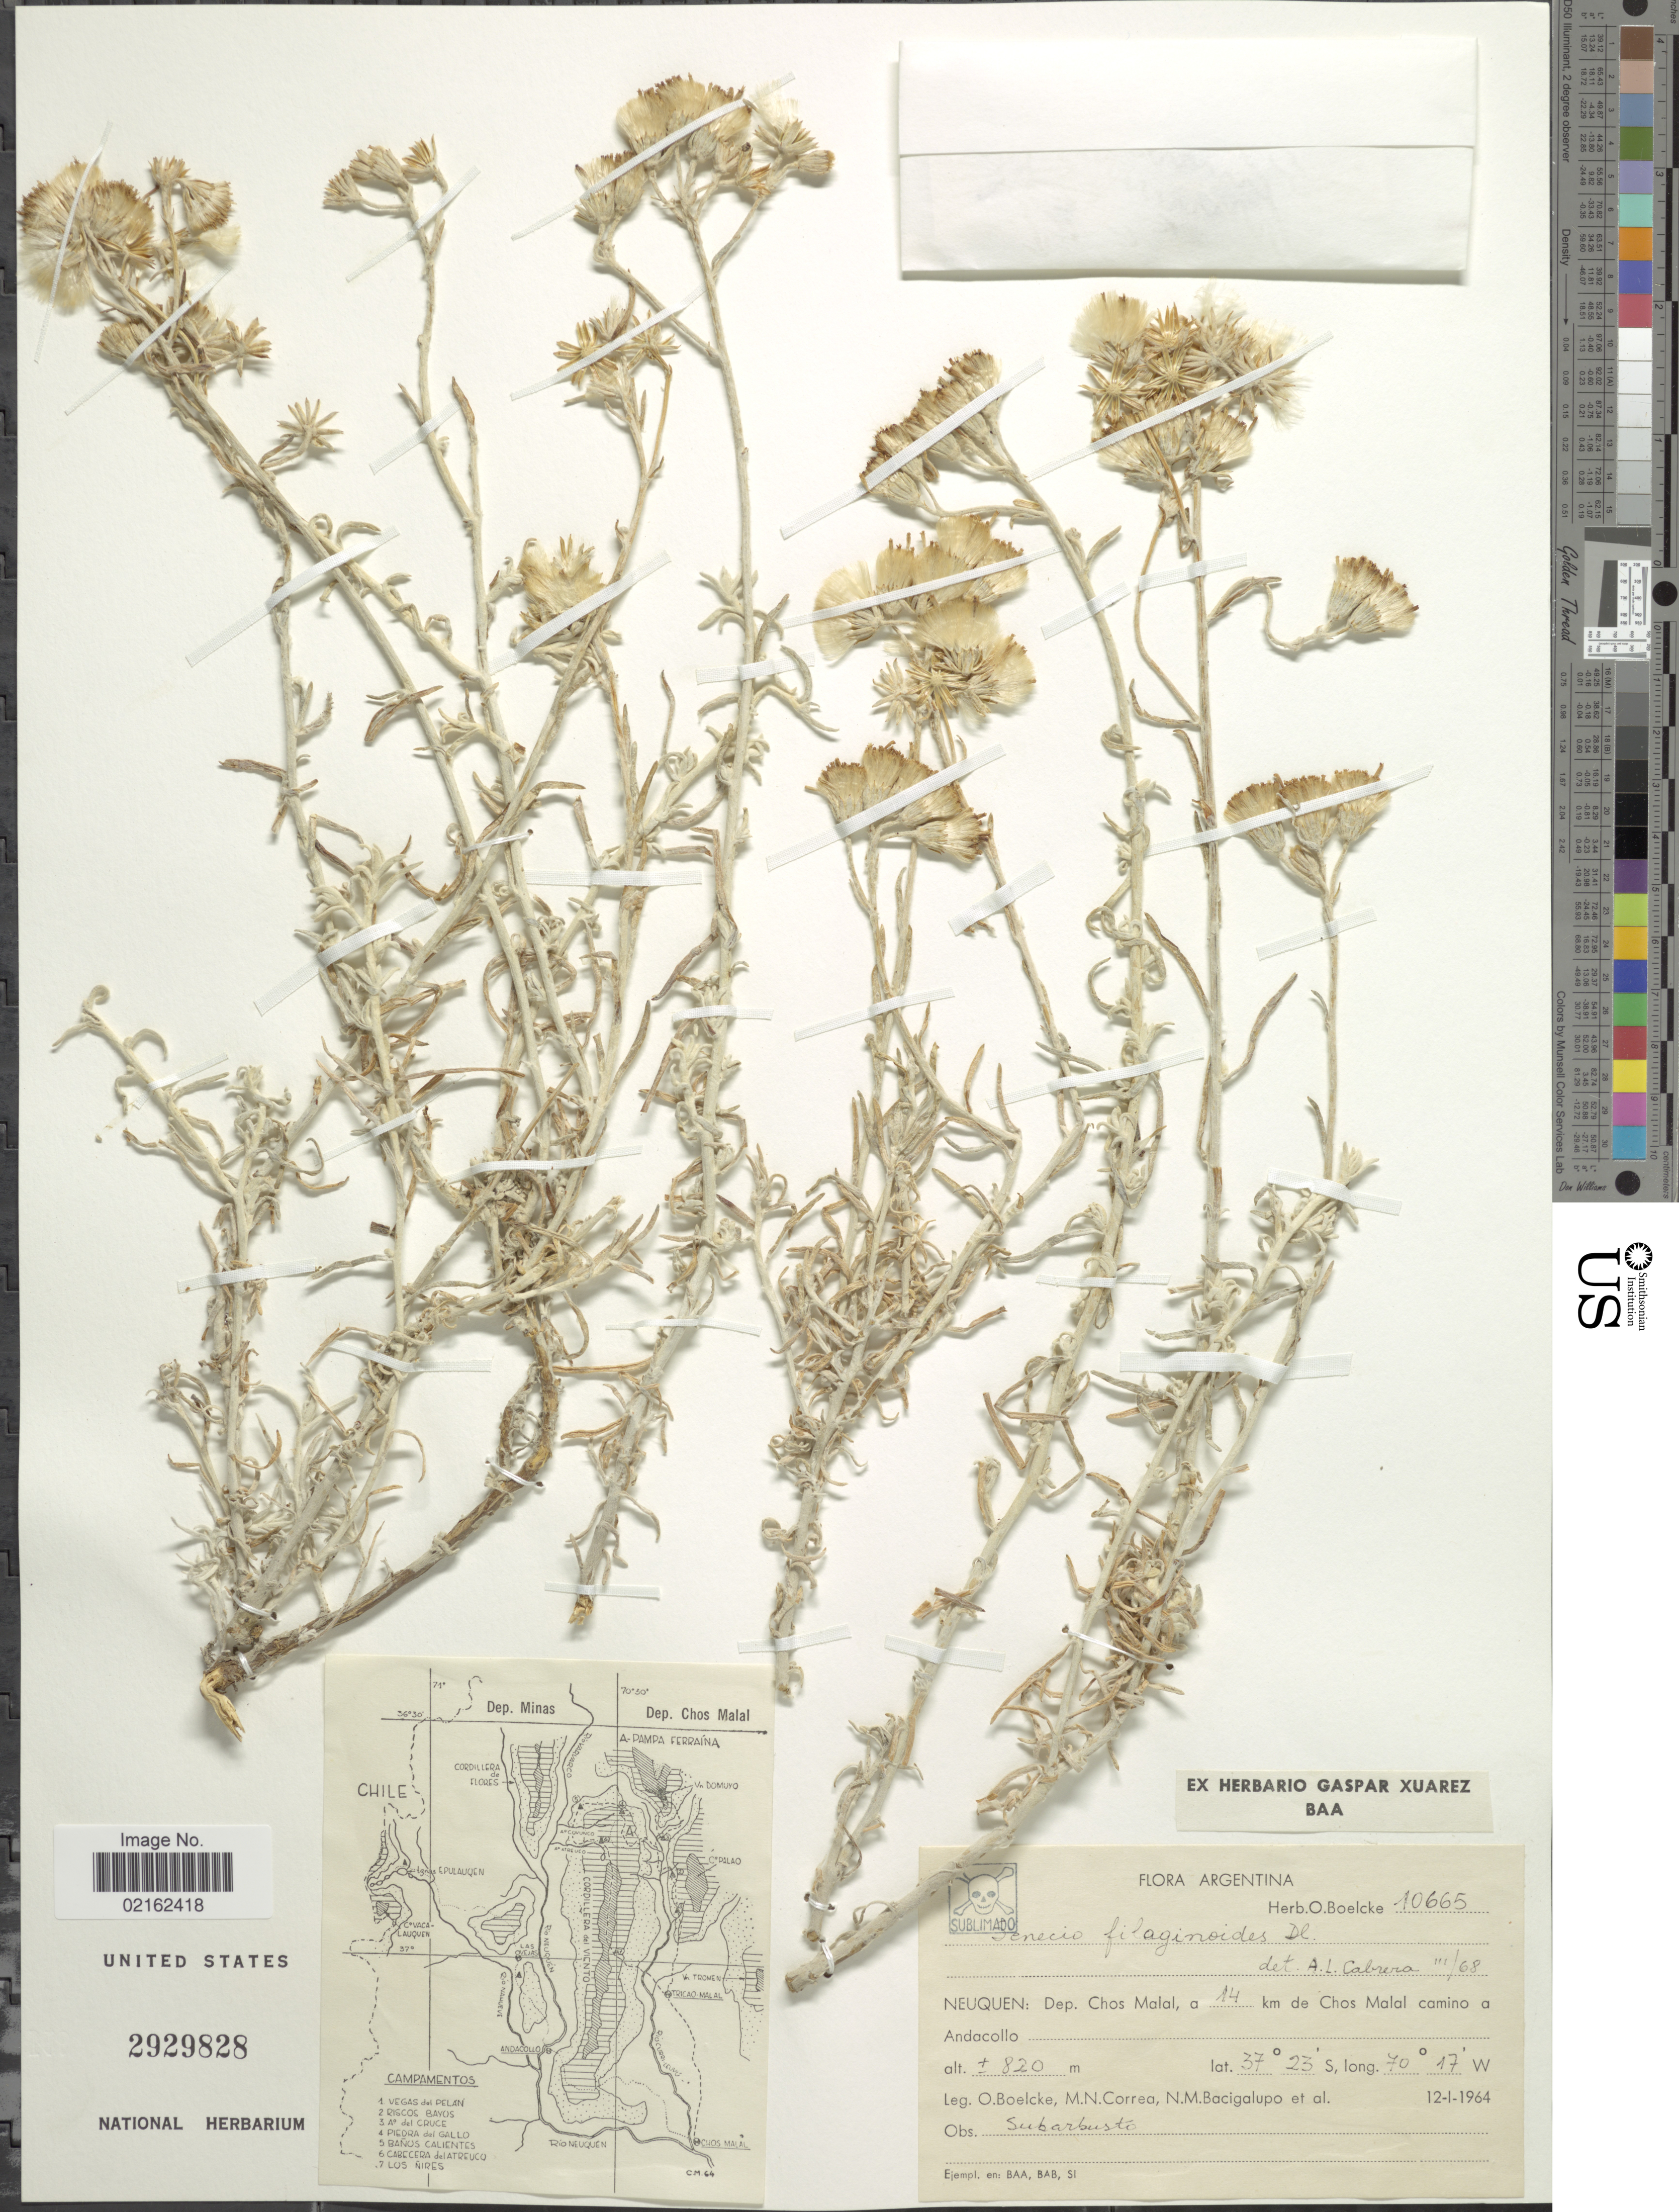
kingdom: Plantae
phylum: Tracheophyta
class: Magnoliopsida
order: Asterales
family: Asteraceae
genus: Senecio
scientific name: Senecio filaginoides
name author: DC.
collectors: O. Boelcke, M. N. Correa, N. M. Bacigalupo & et al.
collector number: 10665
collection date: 1964-01-12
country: Argentina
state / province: Neuquen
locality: Dep. Chos Malal, a 14 km de Chos Malal camino a Andacollo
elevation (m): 820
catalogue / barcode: US 2929828